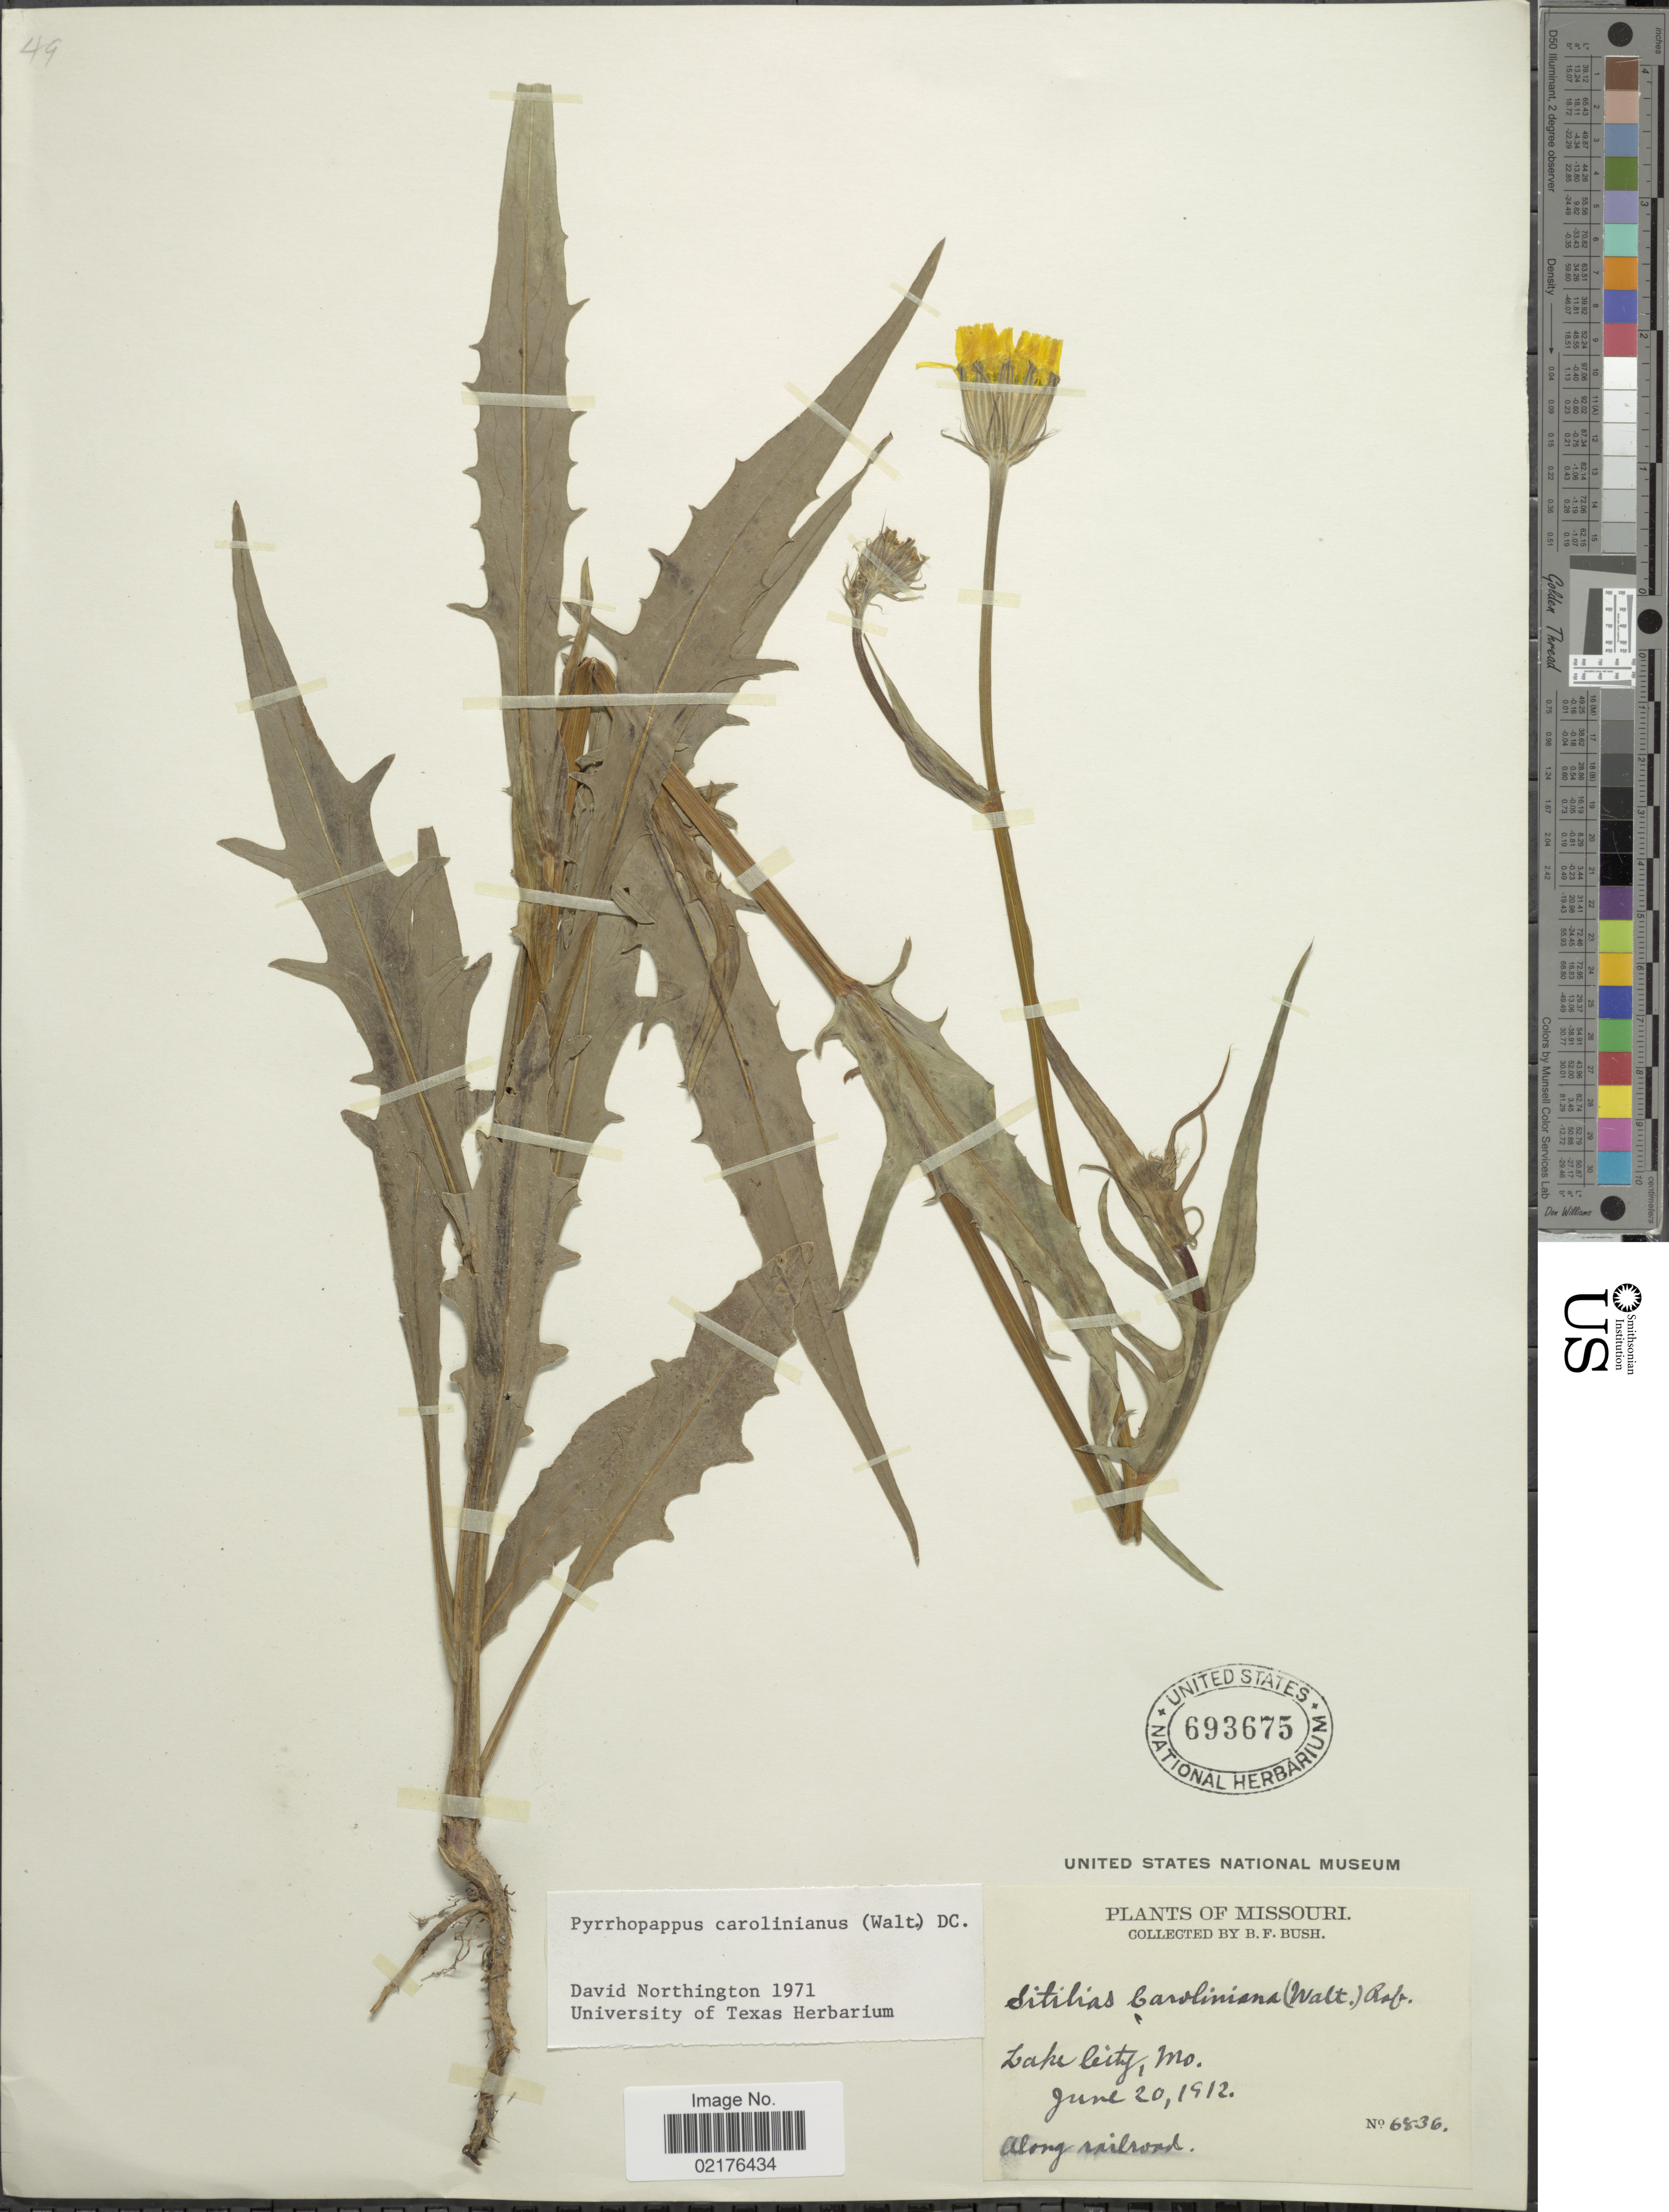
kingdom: Plantae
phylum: Tracheophyta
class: Magnoliopsida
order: Asterales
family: Asteraceae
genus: Pyrrhopappus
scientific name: Pyrrhopappus carolinianus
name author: (Walter) DC.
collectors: B. F. Bush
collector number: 6836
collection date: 1912-06-20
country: United States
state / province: Missouri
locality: Lake City, Mo.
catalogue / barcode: US 693675